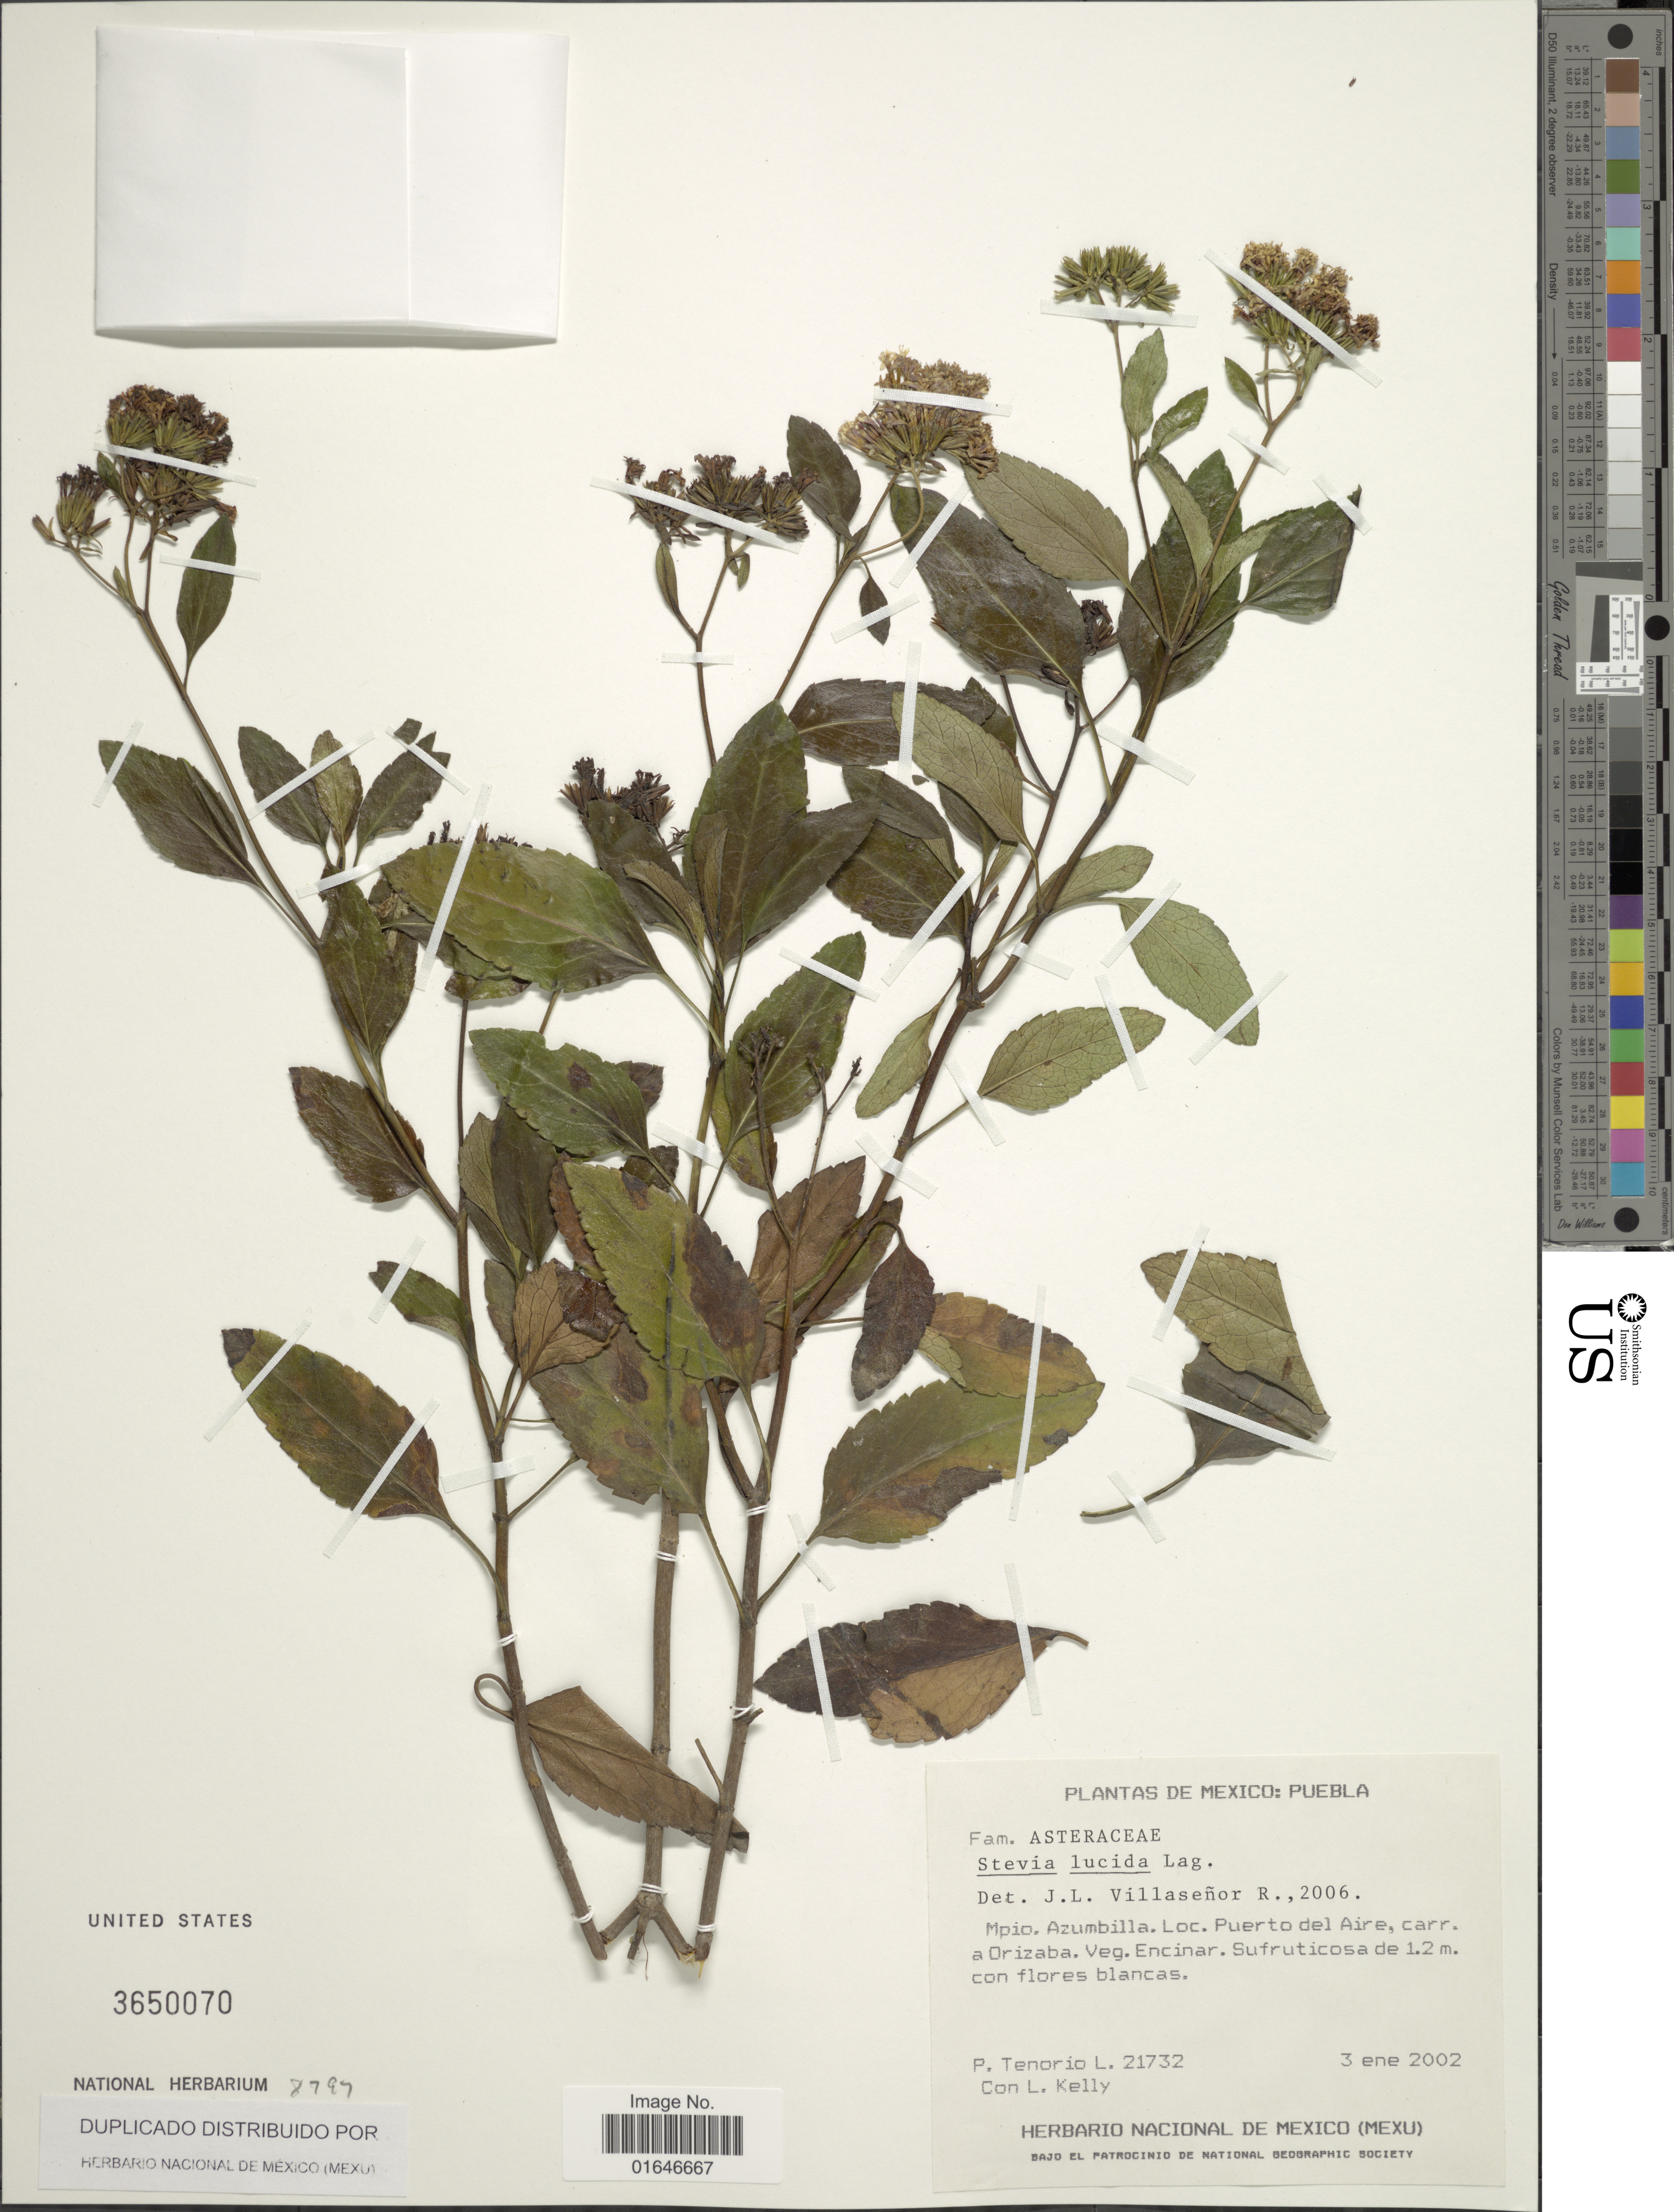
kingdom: Plantae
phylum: Tracheophyta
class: Magnoliopsida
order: Asterales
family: Asteraceae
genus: Stevia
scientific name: Stevia lucida var. lucida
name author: Lag.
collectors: P. Tenorio L. & L. Kelly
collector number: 21732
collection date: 2002-01-03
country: Mexico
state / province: Puebla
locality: Mpio. Azumbilla. Loc. Puerto del Aire.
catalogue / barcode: US 3650070